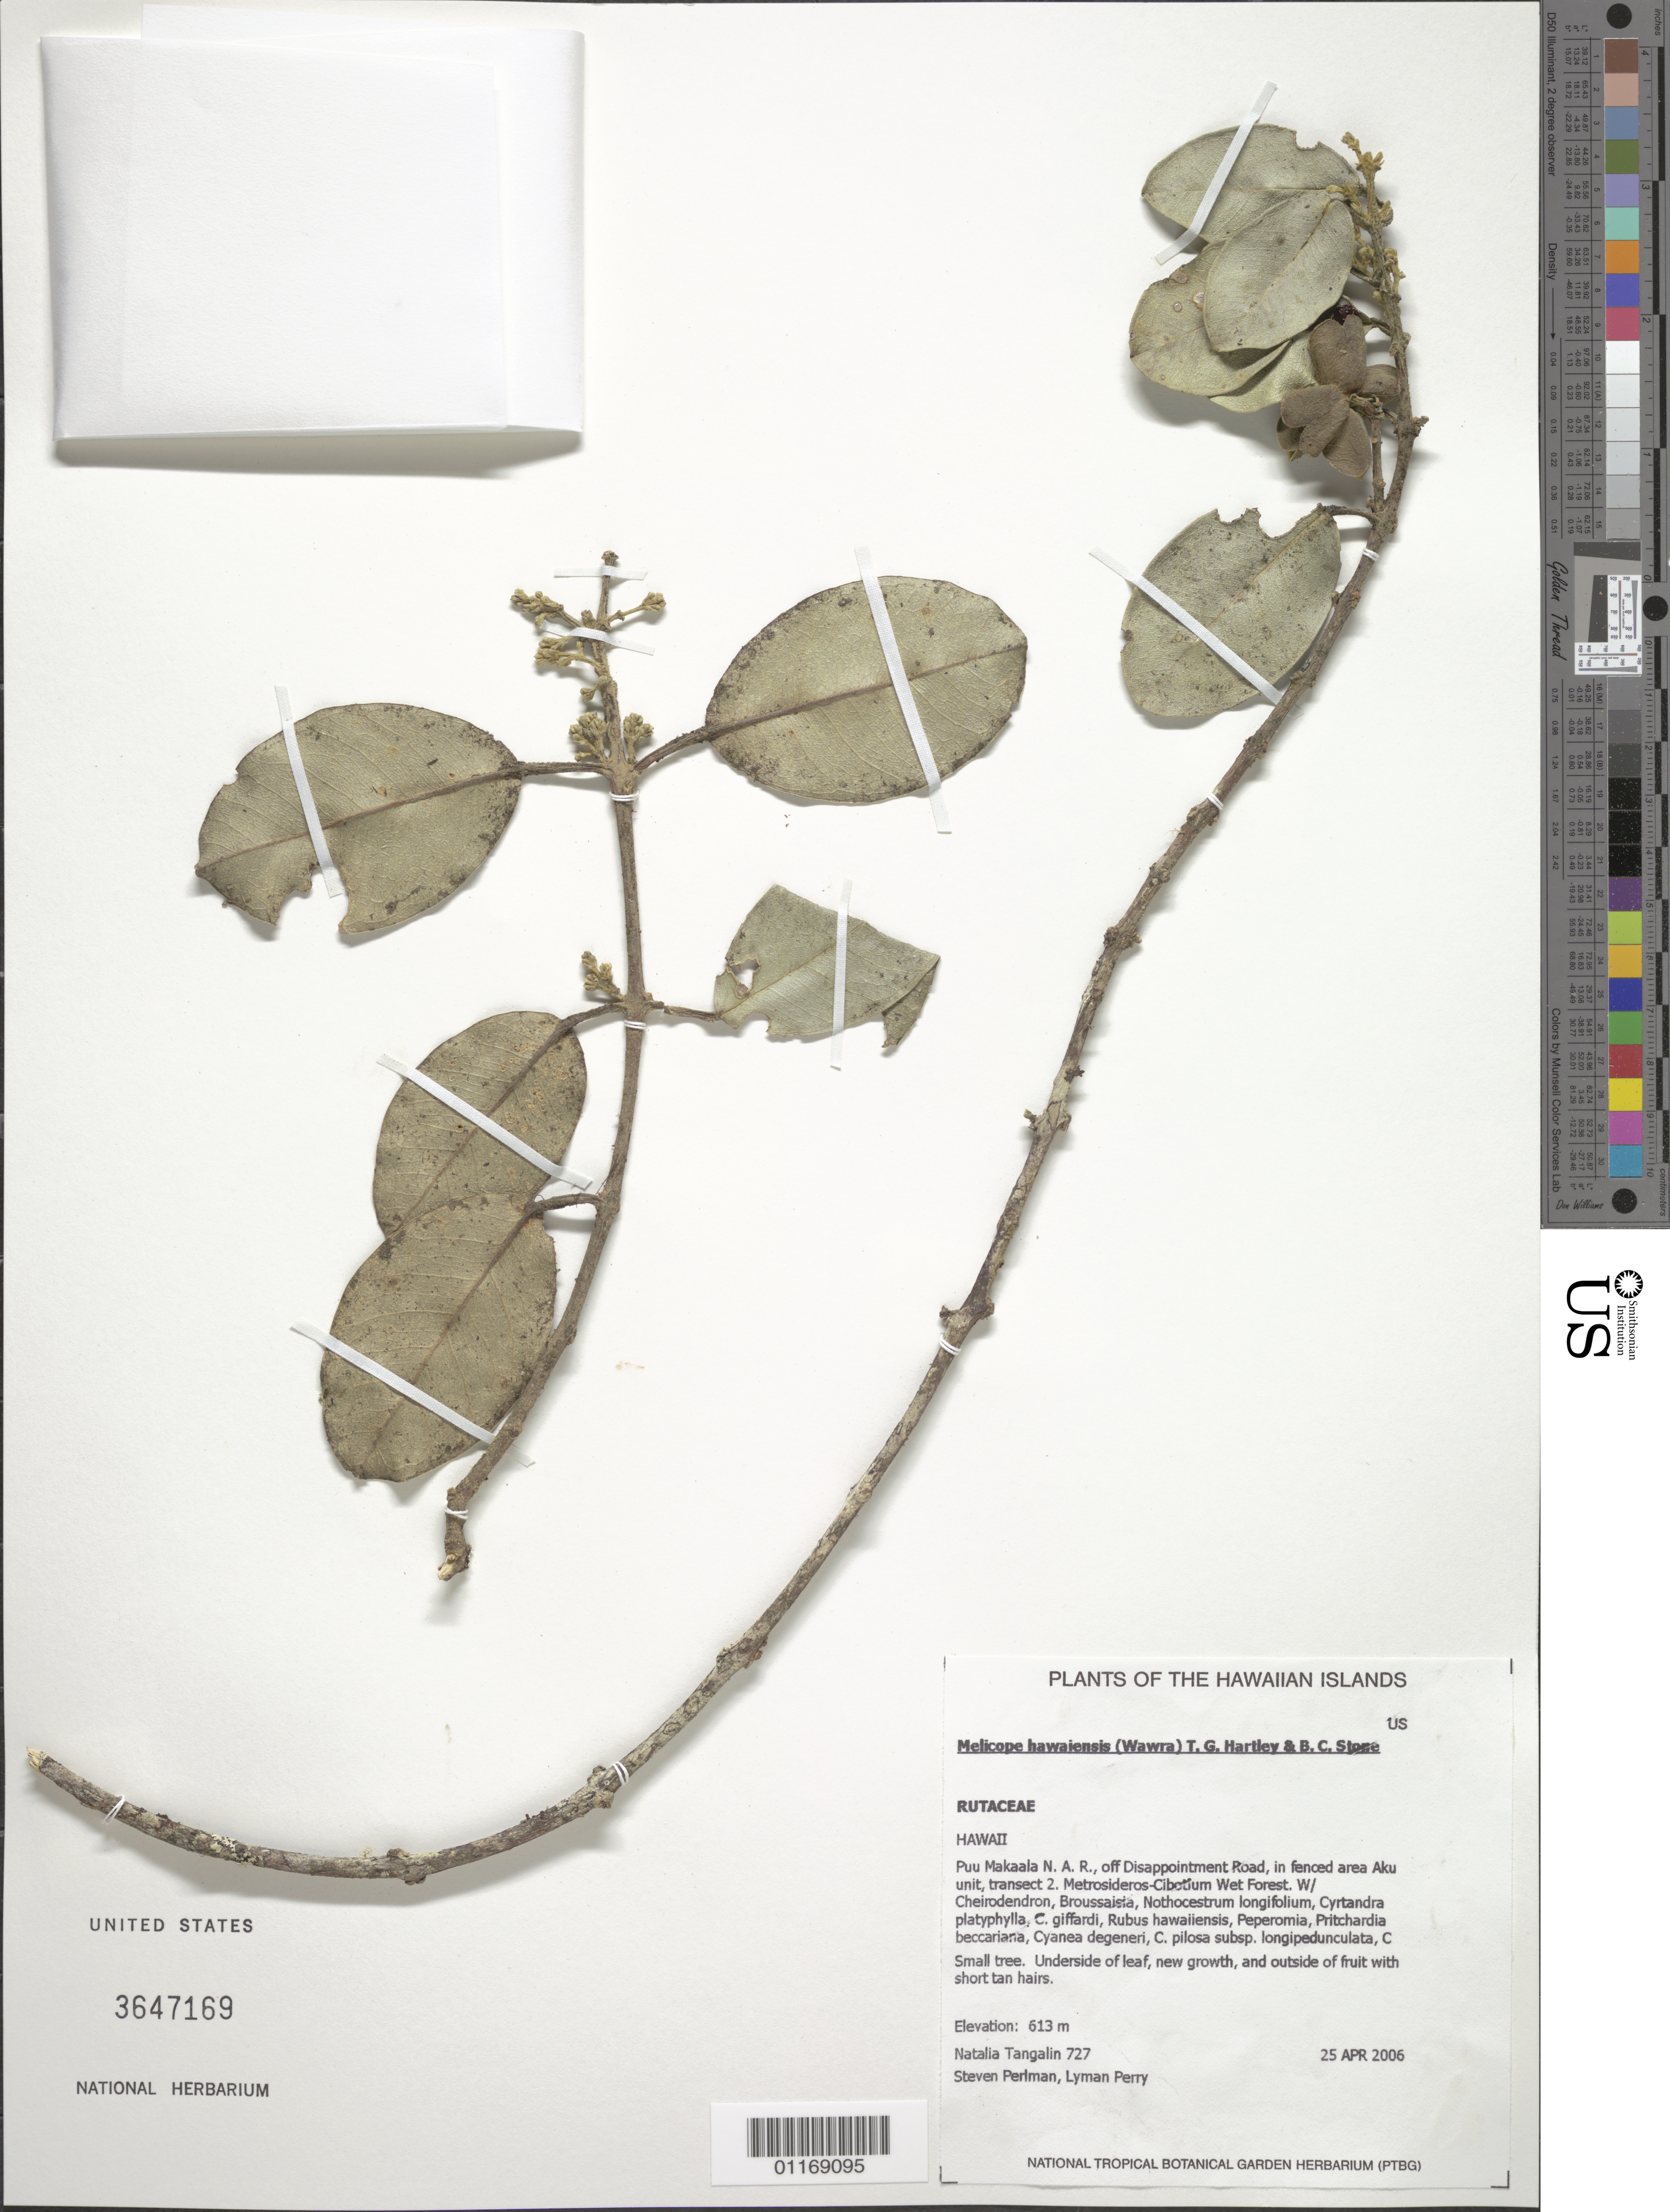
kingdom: Plantae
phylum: Tracheophyta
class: Magnoliopsida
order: Sapindales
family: Rutaceae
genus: Melicope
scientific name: Melicope hawaiensis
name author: (Wawra) T.G. Hartley & B.C. Stone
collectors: N. Tangalin, S. P. Perlman & L. Perry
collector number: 727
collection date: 2006-04-25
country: United States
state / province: Hawaii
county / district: Hawaii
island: Hawaii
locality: Pu'u Maka'ala NAR, off Disappointment Road, in fenced area Aku unit, transect 2.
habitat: Wet forest.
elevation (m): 613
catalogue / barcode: US 3647169